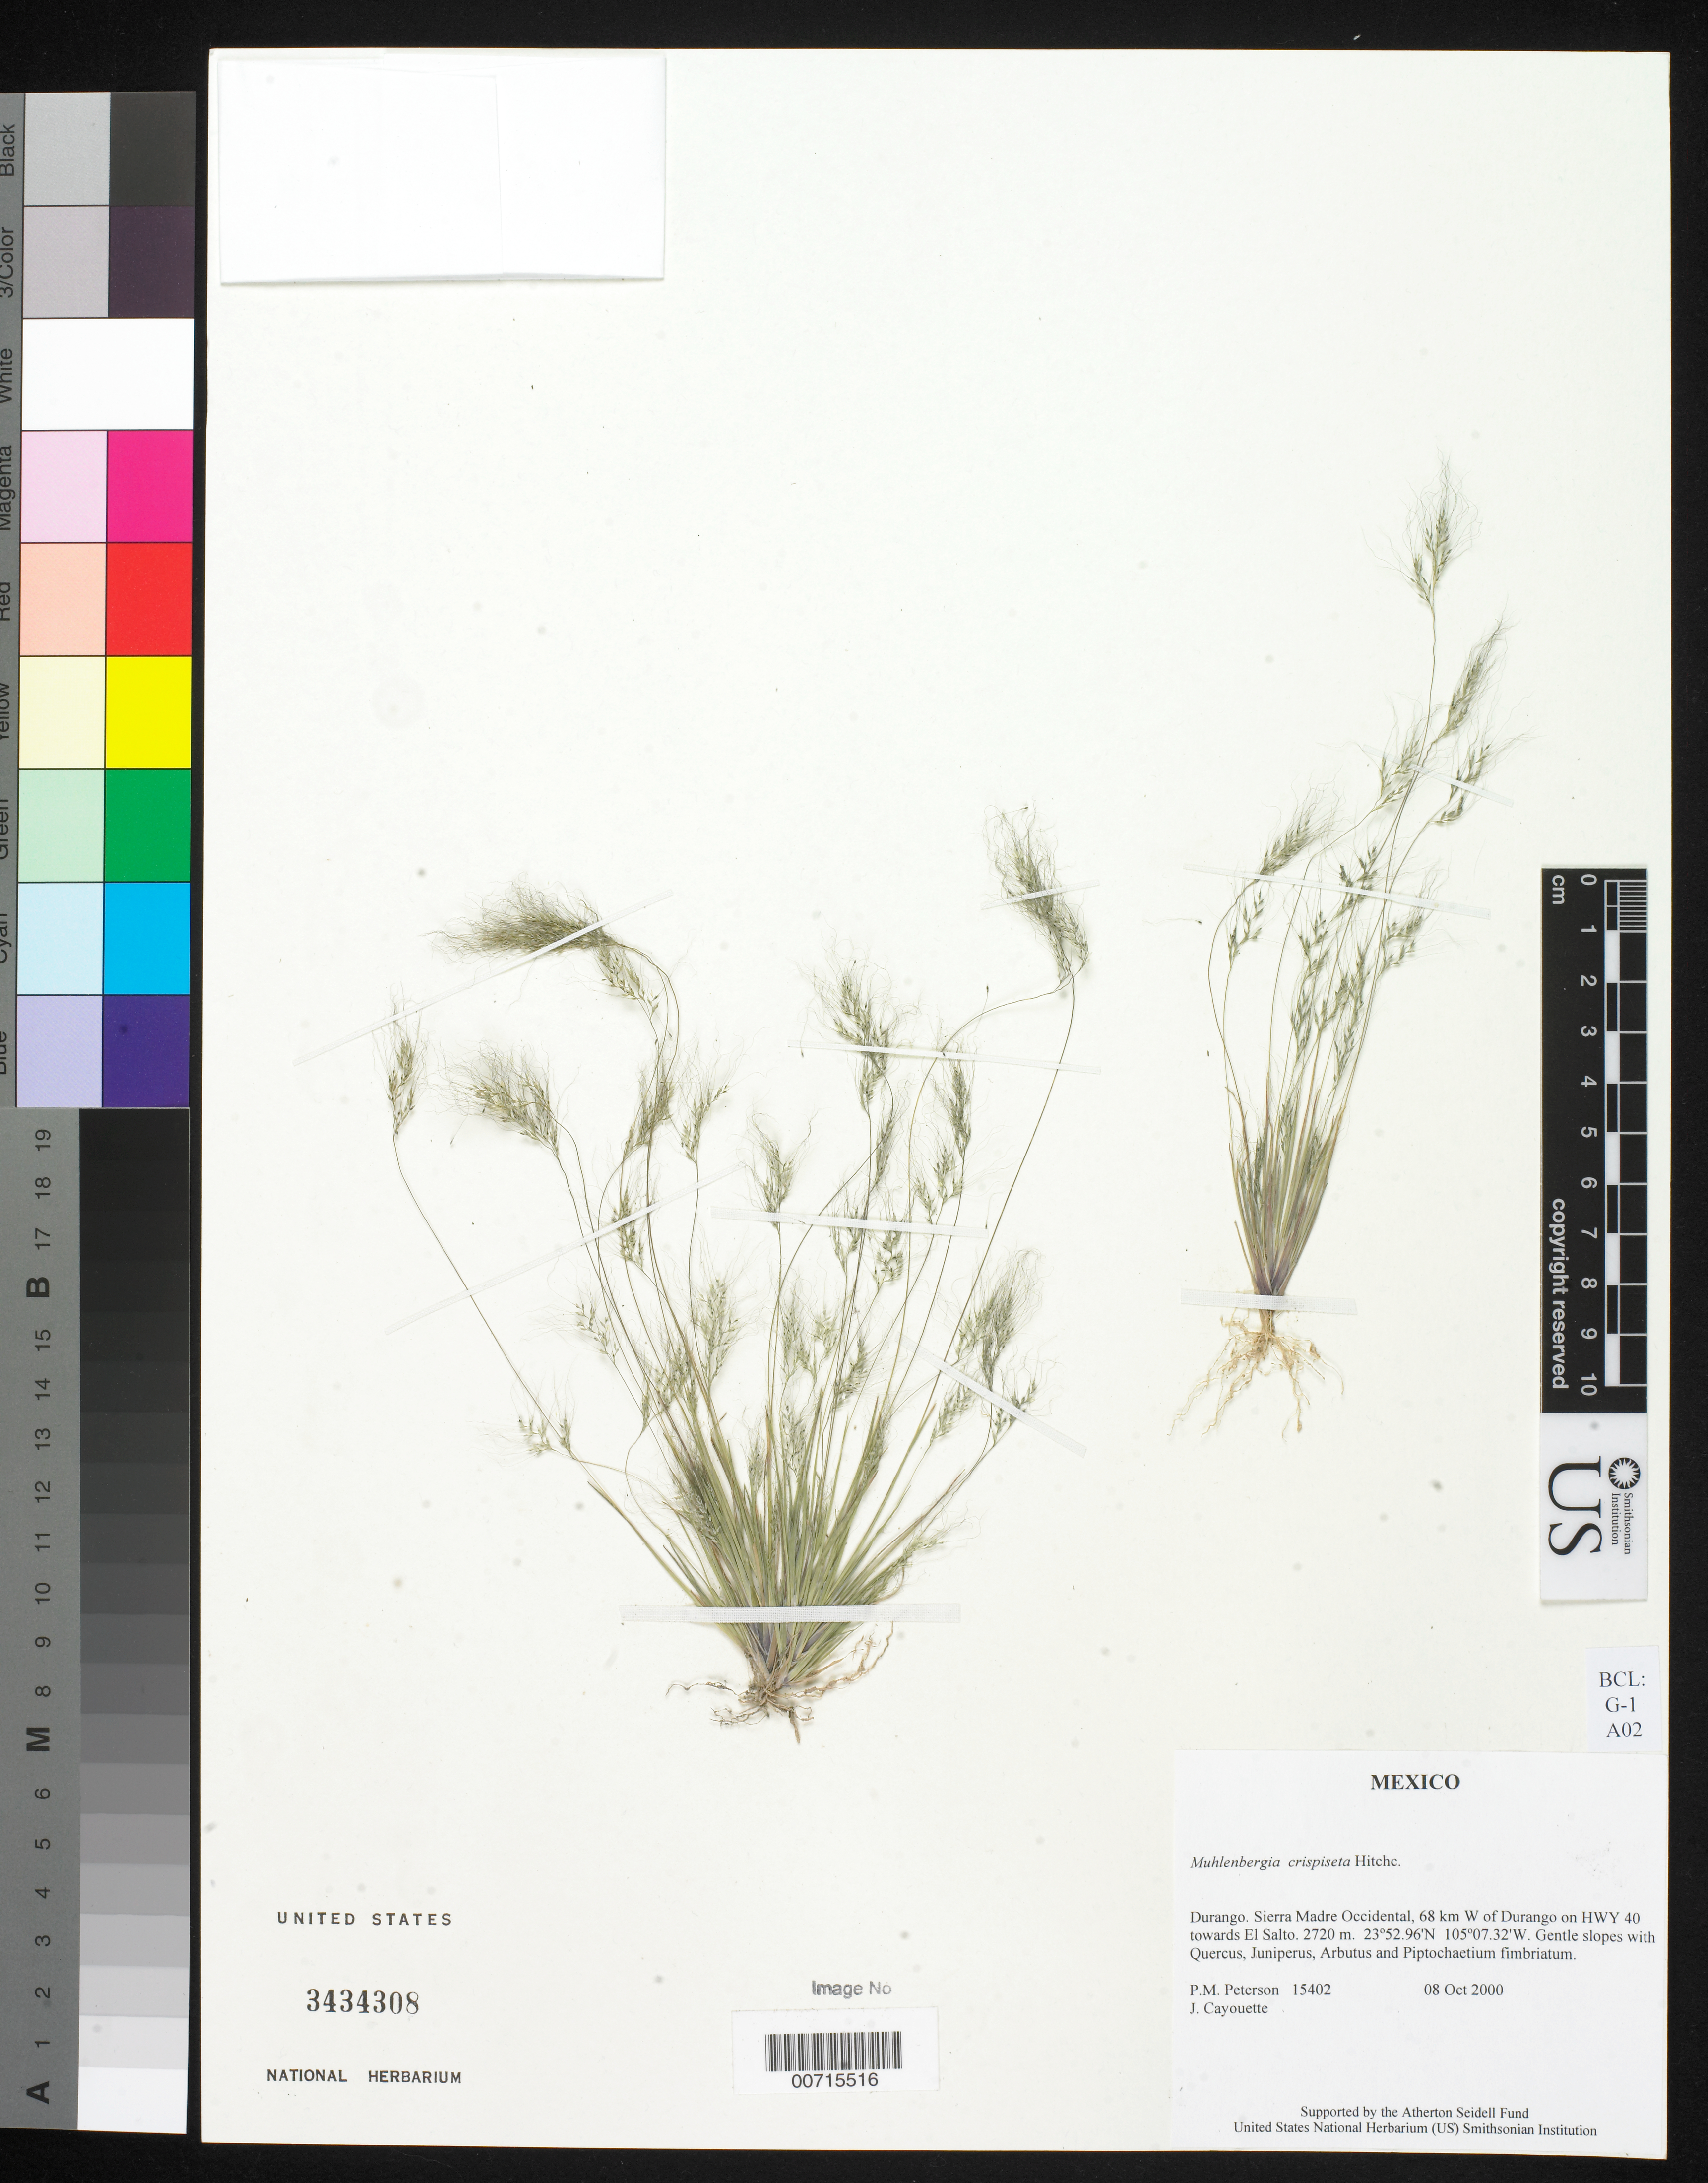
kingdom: Plantae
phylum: Tracheophyta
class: Liliopsida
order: Poales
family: Poaceae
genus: Muhlenbergia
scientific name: Muhlenbergia crispiseta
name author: Hitchc.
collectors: P. M. Peterson & J. Cayouette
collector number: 15402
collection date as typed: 08 Oct 2000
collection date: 2000-10-08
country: Mexico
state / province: Durango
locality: Sierra Madre Occidental, 68 km W of Durango on HWY 40 towards El Salto.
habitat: Gentle slopes with Quercus, Juniperus, Arbutus and Piptochaetium fimbriatum.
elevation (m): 2720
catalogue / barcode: US 3434308